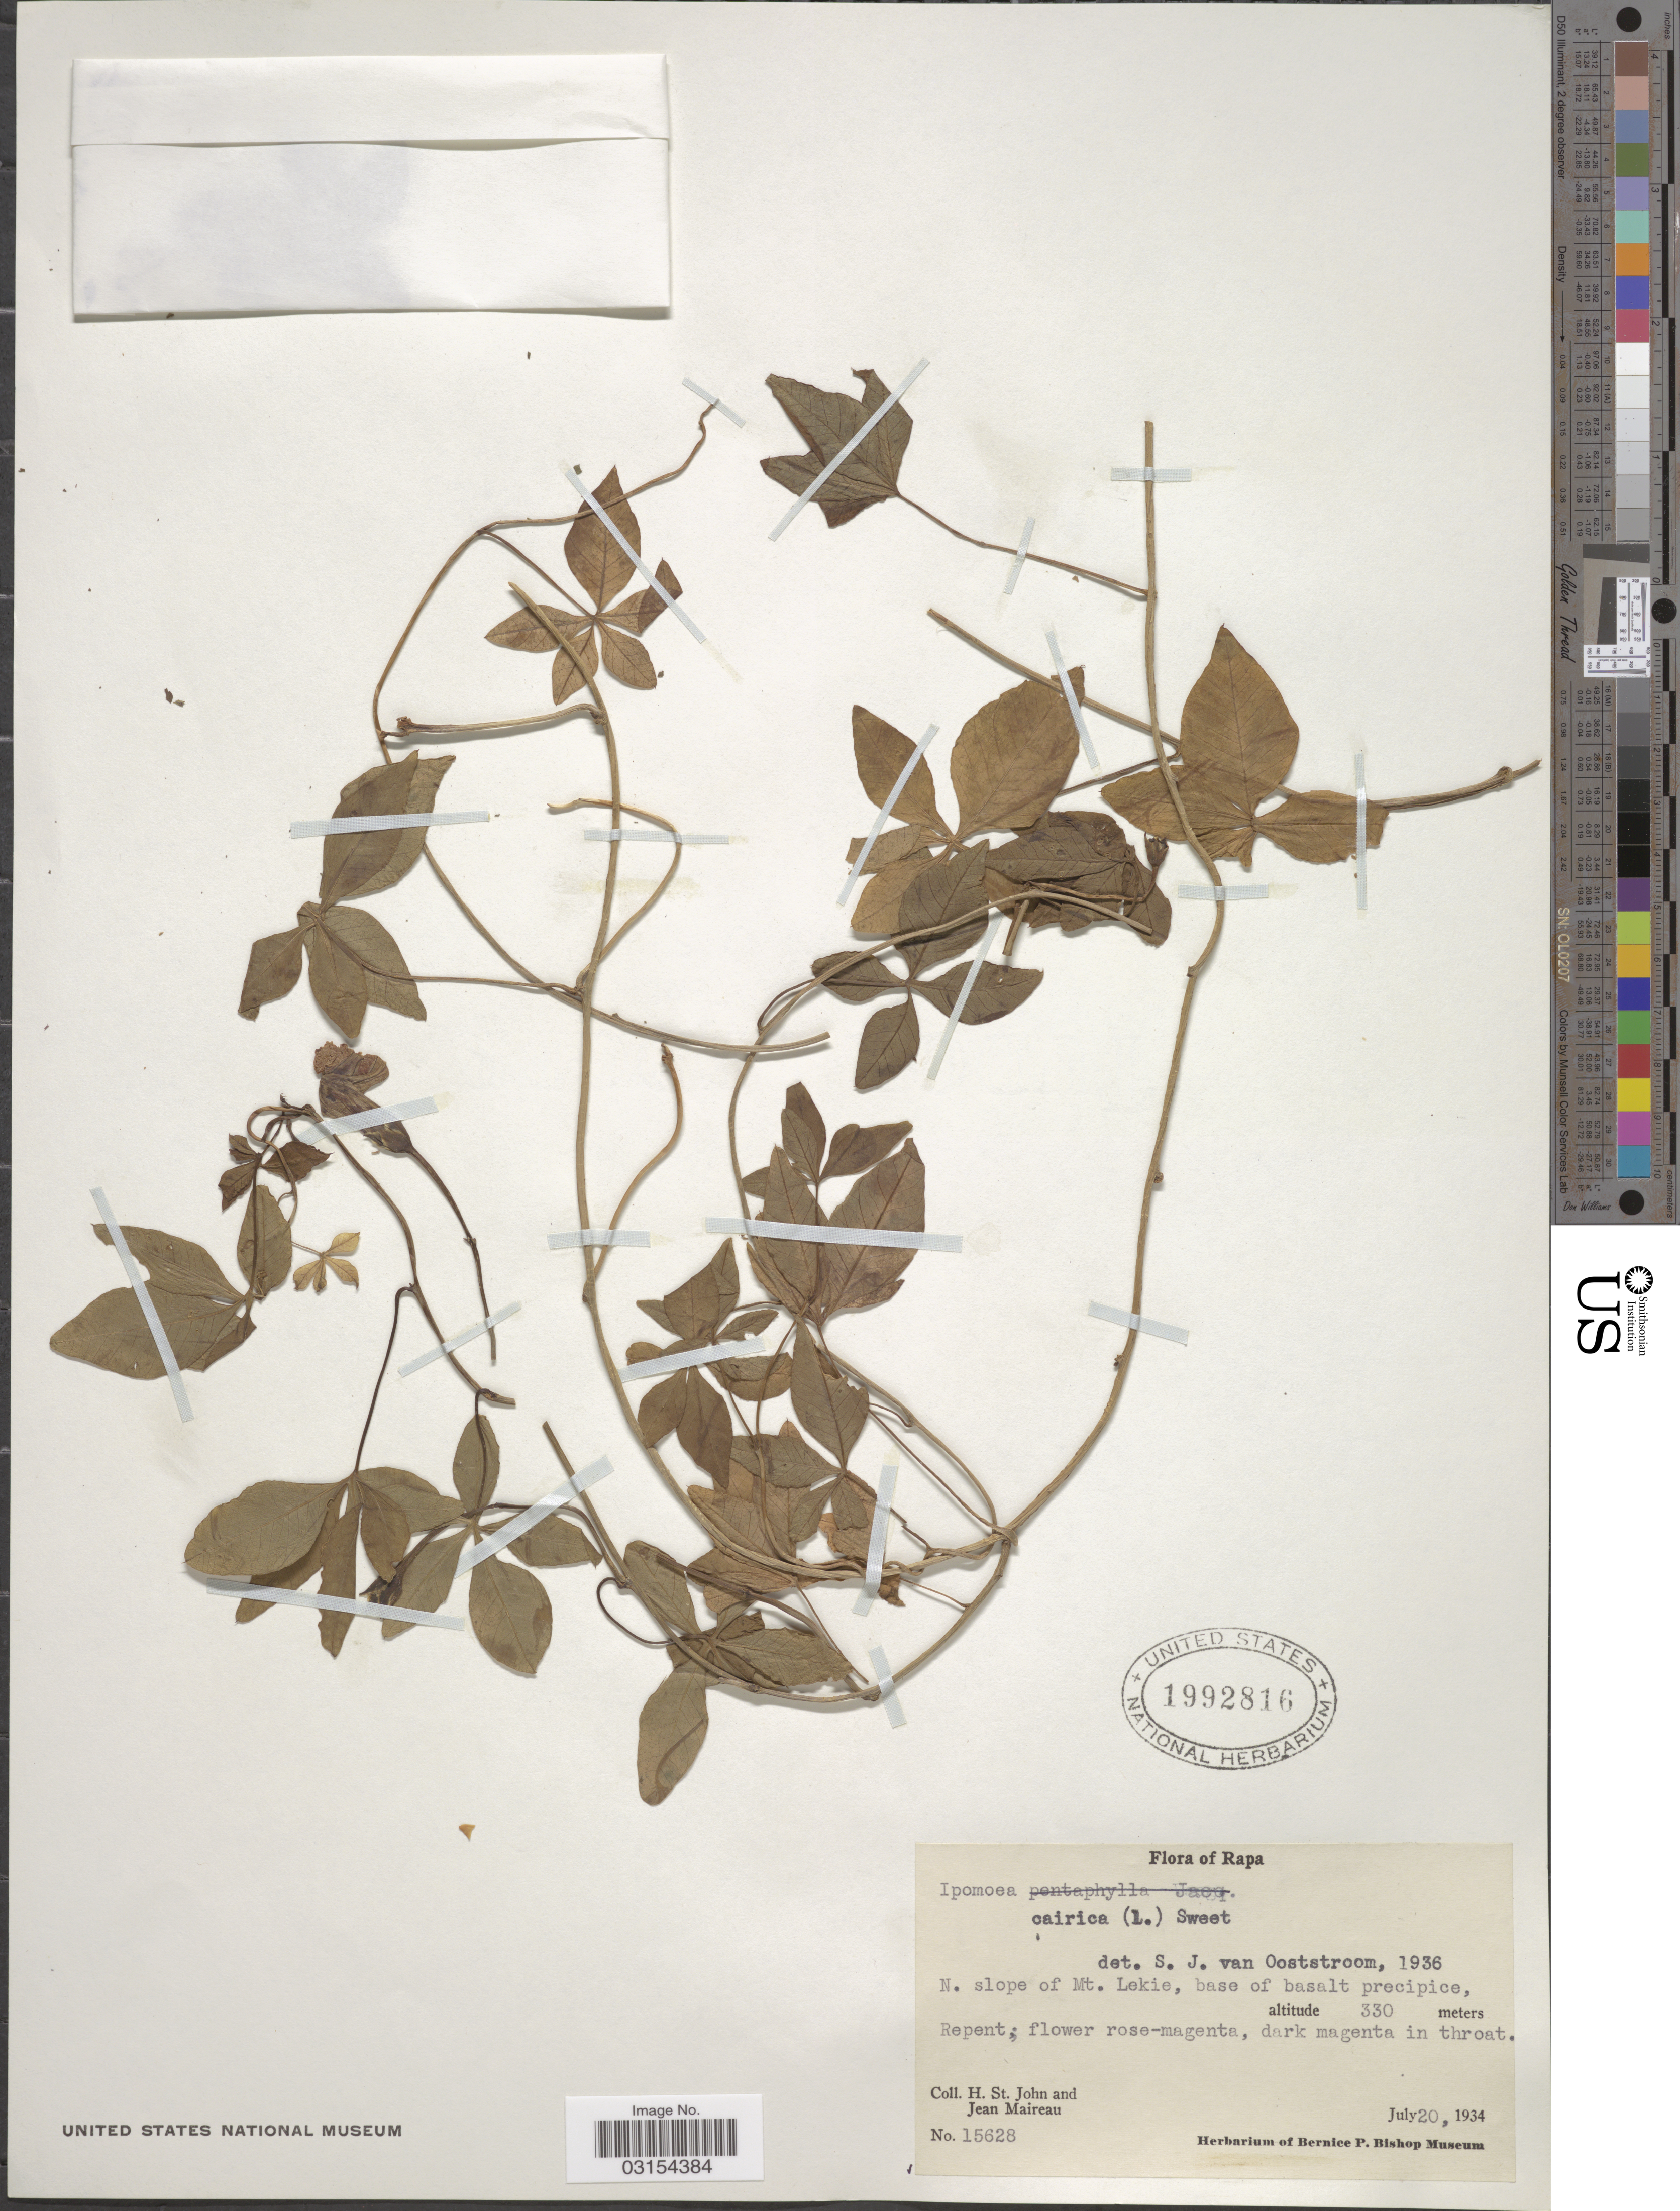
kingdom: Plantae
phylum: Tracheophyta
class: Magnoliopsida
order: Solanales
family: Convolvulaceae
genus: Ipomoea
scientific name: Ipomoea cairica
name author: (L.) Sweet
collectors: H. St. John & J. Maireau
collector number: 15628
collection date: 1934-07-20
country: French Polynesia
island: Rapa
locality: Rapa. N. slope of Mt. Lekie, base of basalt precipice.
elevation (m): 330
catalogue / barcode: US 1992816